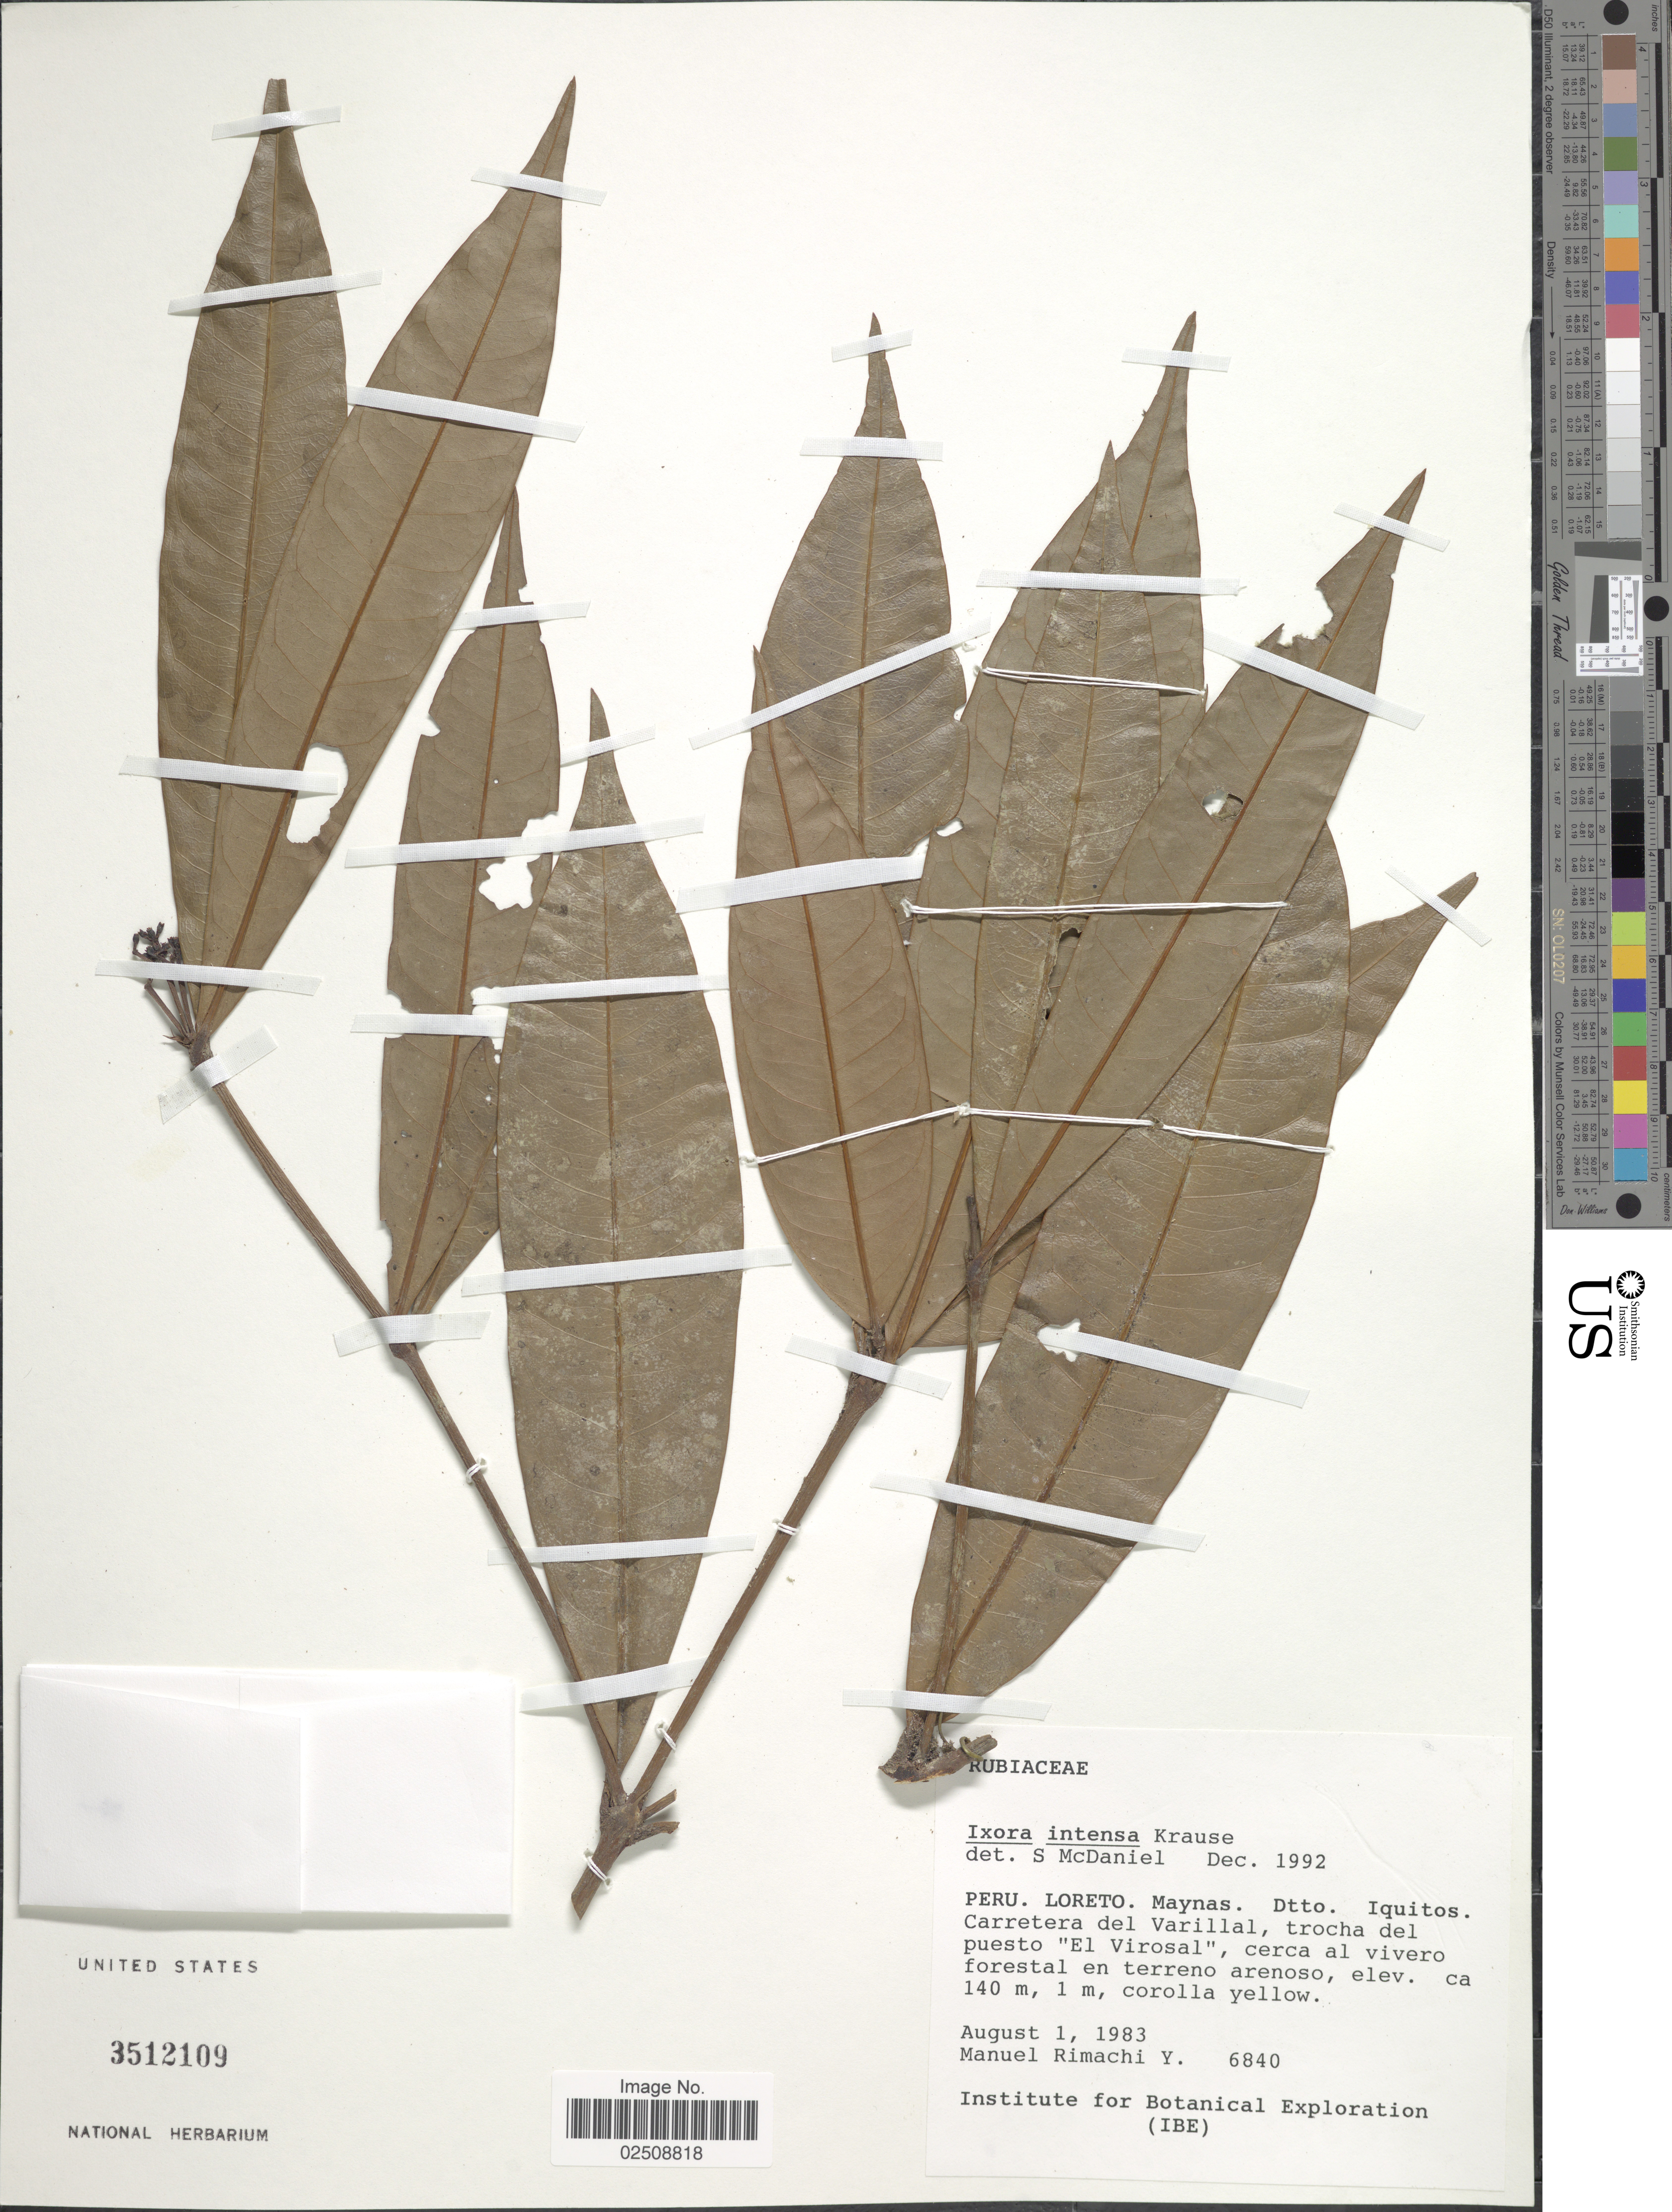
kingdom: Plantae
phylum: Tracheophyta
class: Magnoliopsida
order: Gentianales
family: Rubiaceae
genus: Ixora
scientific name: Ixora intensa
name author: K. Krause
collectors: M. Rimachi Y.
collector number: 6840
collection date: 1983-08-01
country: Peru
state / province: Loreto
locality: Peru. Loreto. Maynas. Dtto. Iquitos. Carretera del Varillal, trocha del puesto "El Virosal", cerca al vivero forestal en terreno arenoso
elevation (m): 140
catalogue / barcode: US 3512109